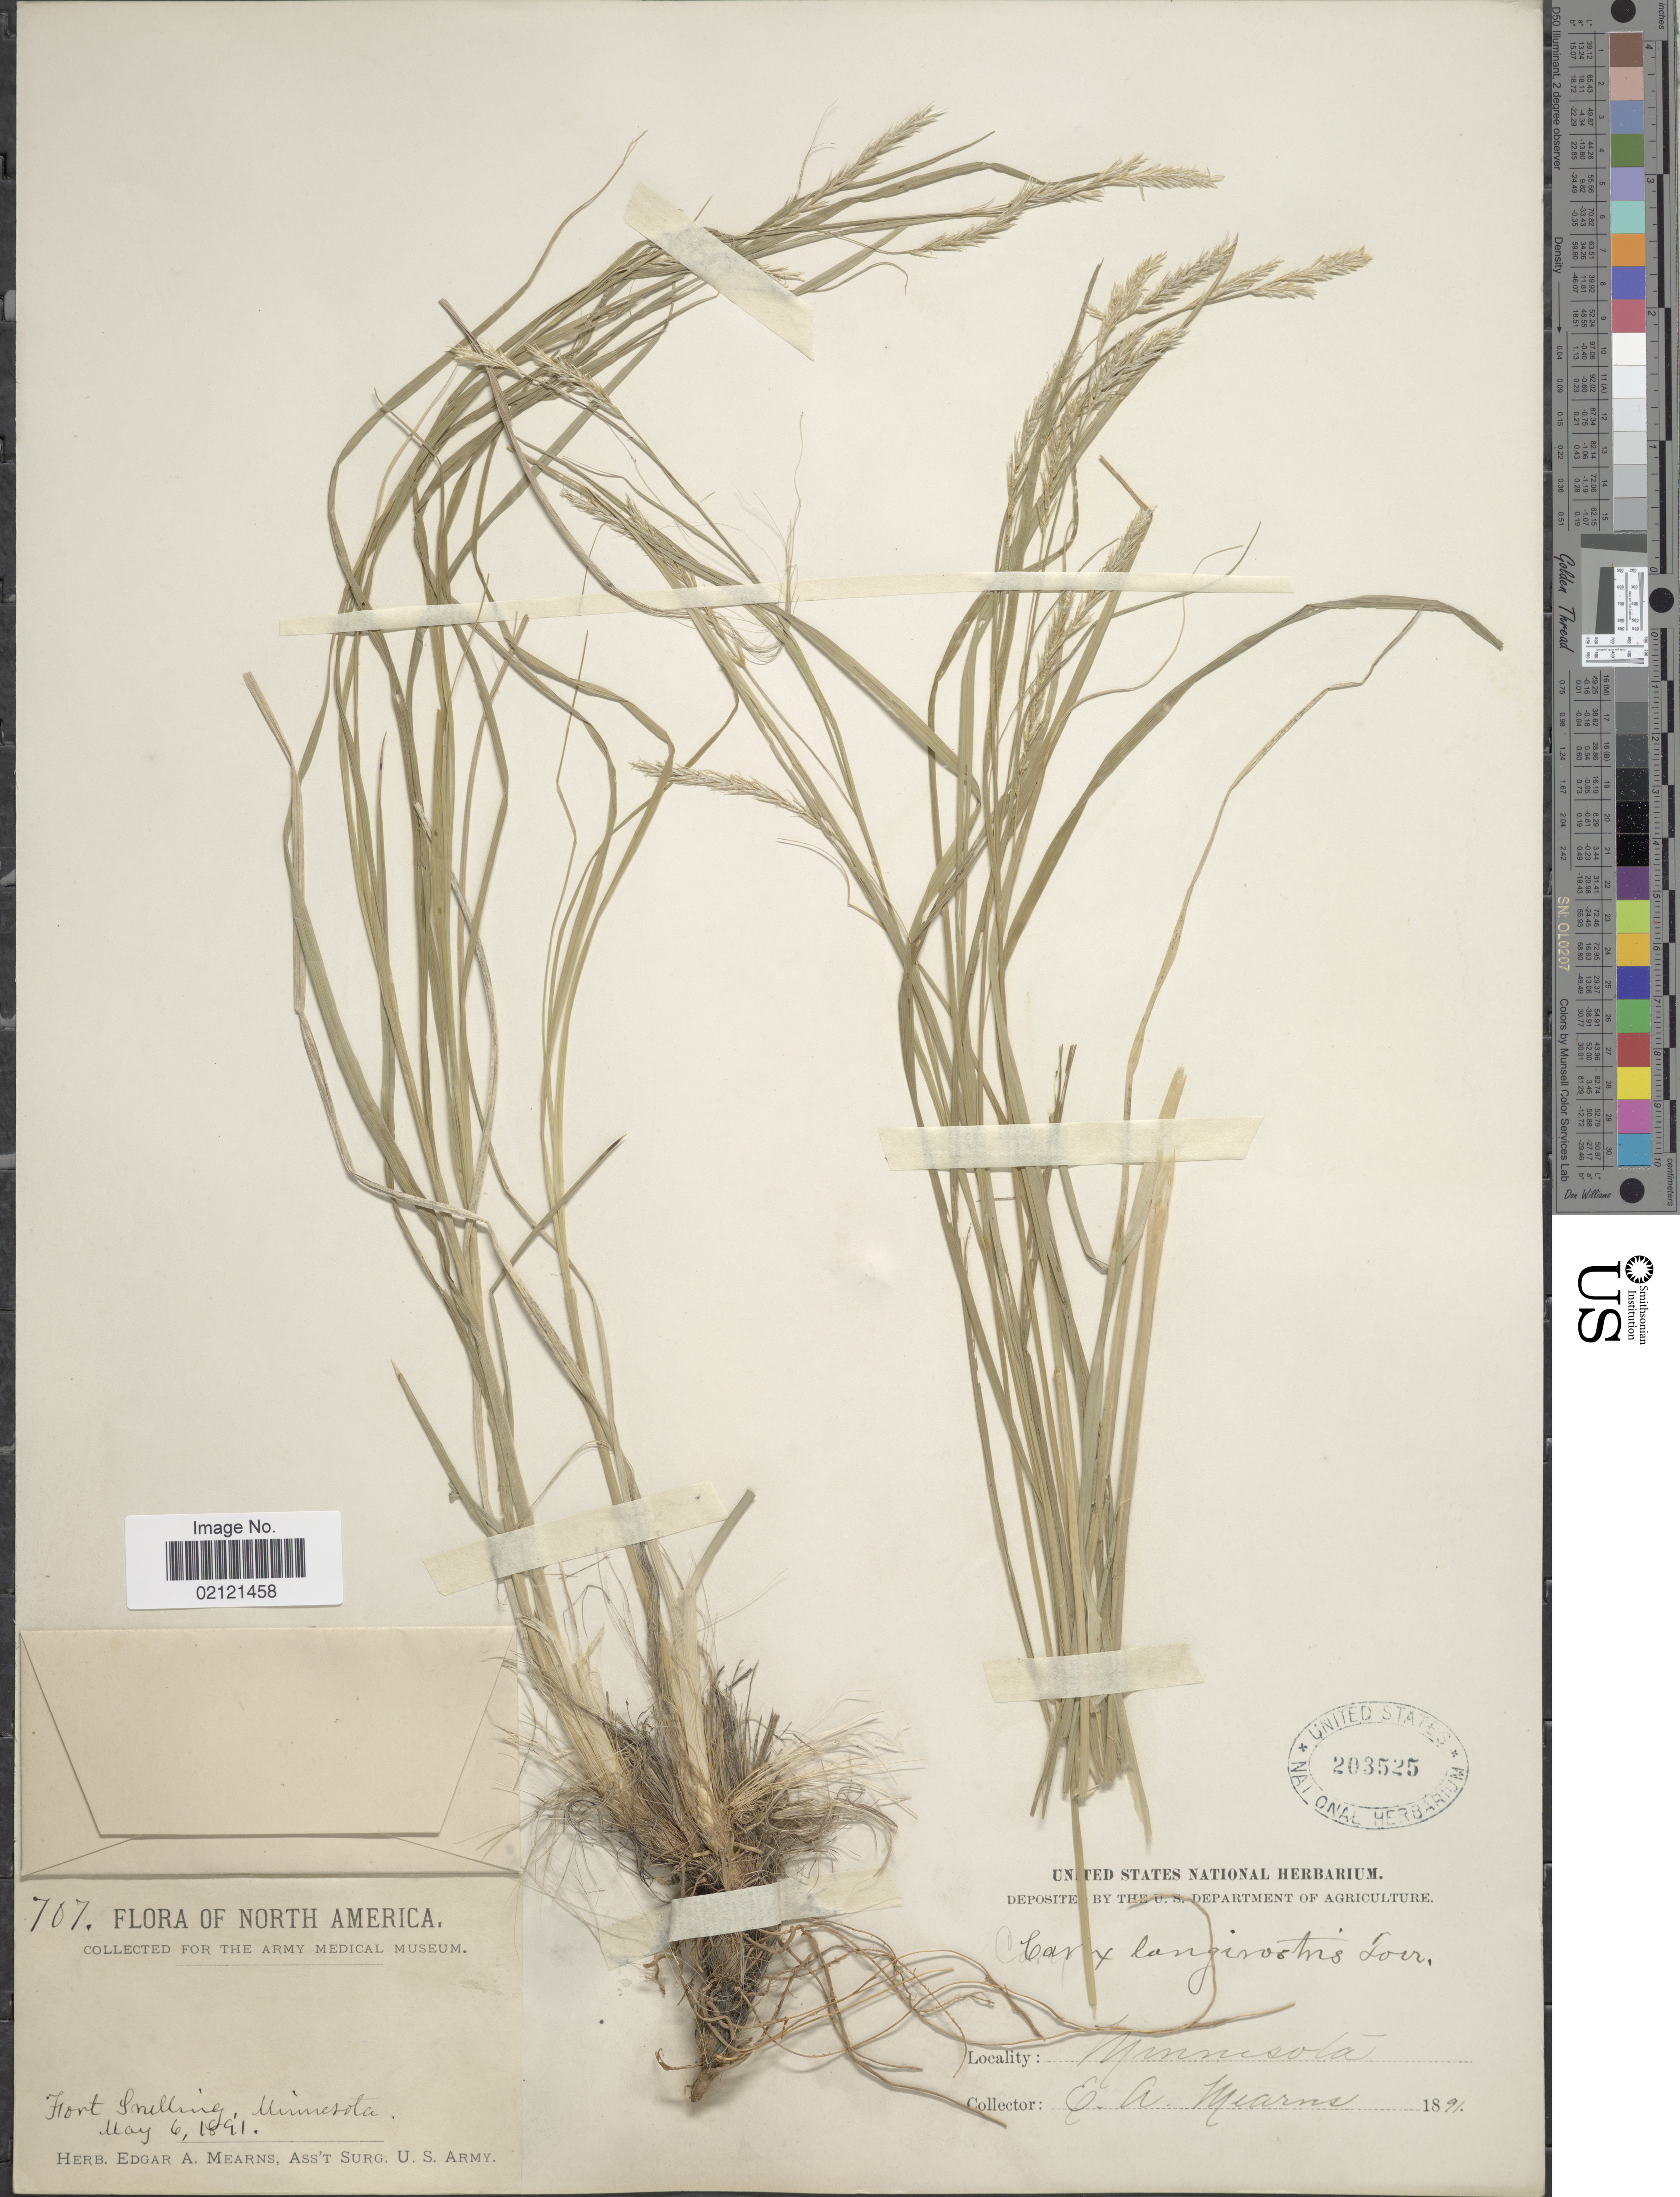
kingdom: Plantae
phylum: Tracheophyta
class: Liliopsida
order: Poales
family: Cyperaceae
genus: Carex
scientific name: Carex sprengelii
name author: Dewey ex Spreng.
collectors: E. A. Mearns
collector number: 707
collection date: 1891-05-06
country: United States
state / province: Minnesota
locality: Fort Snelling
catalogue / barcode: US 203525